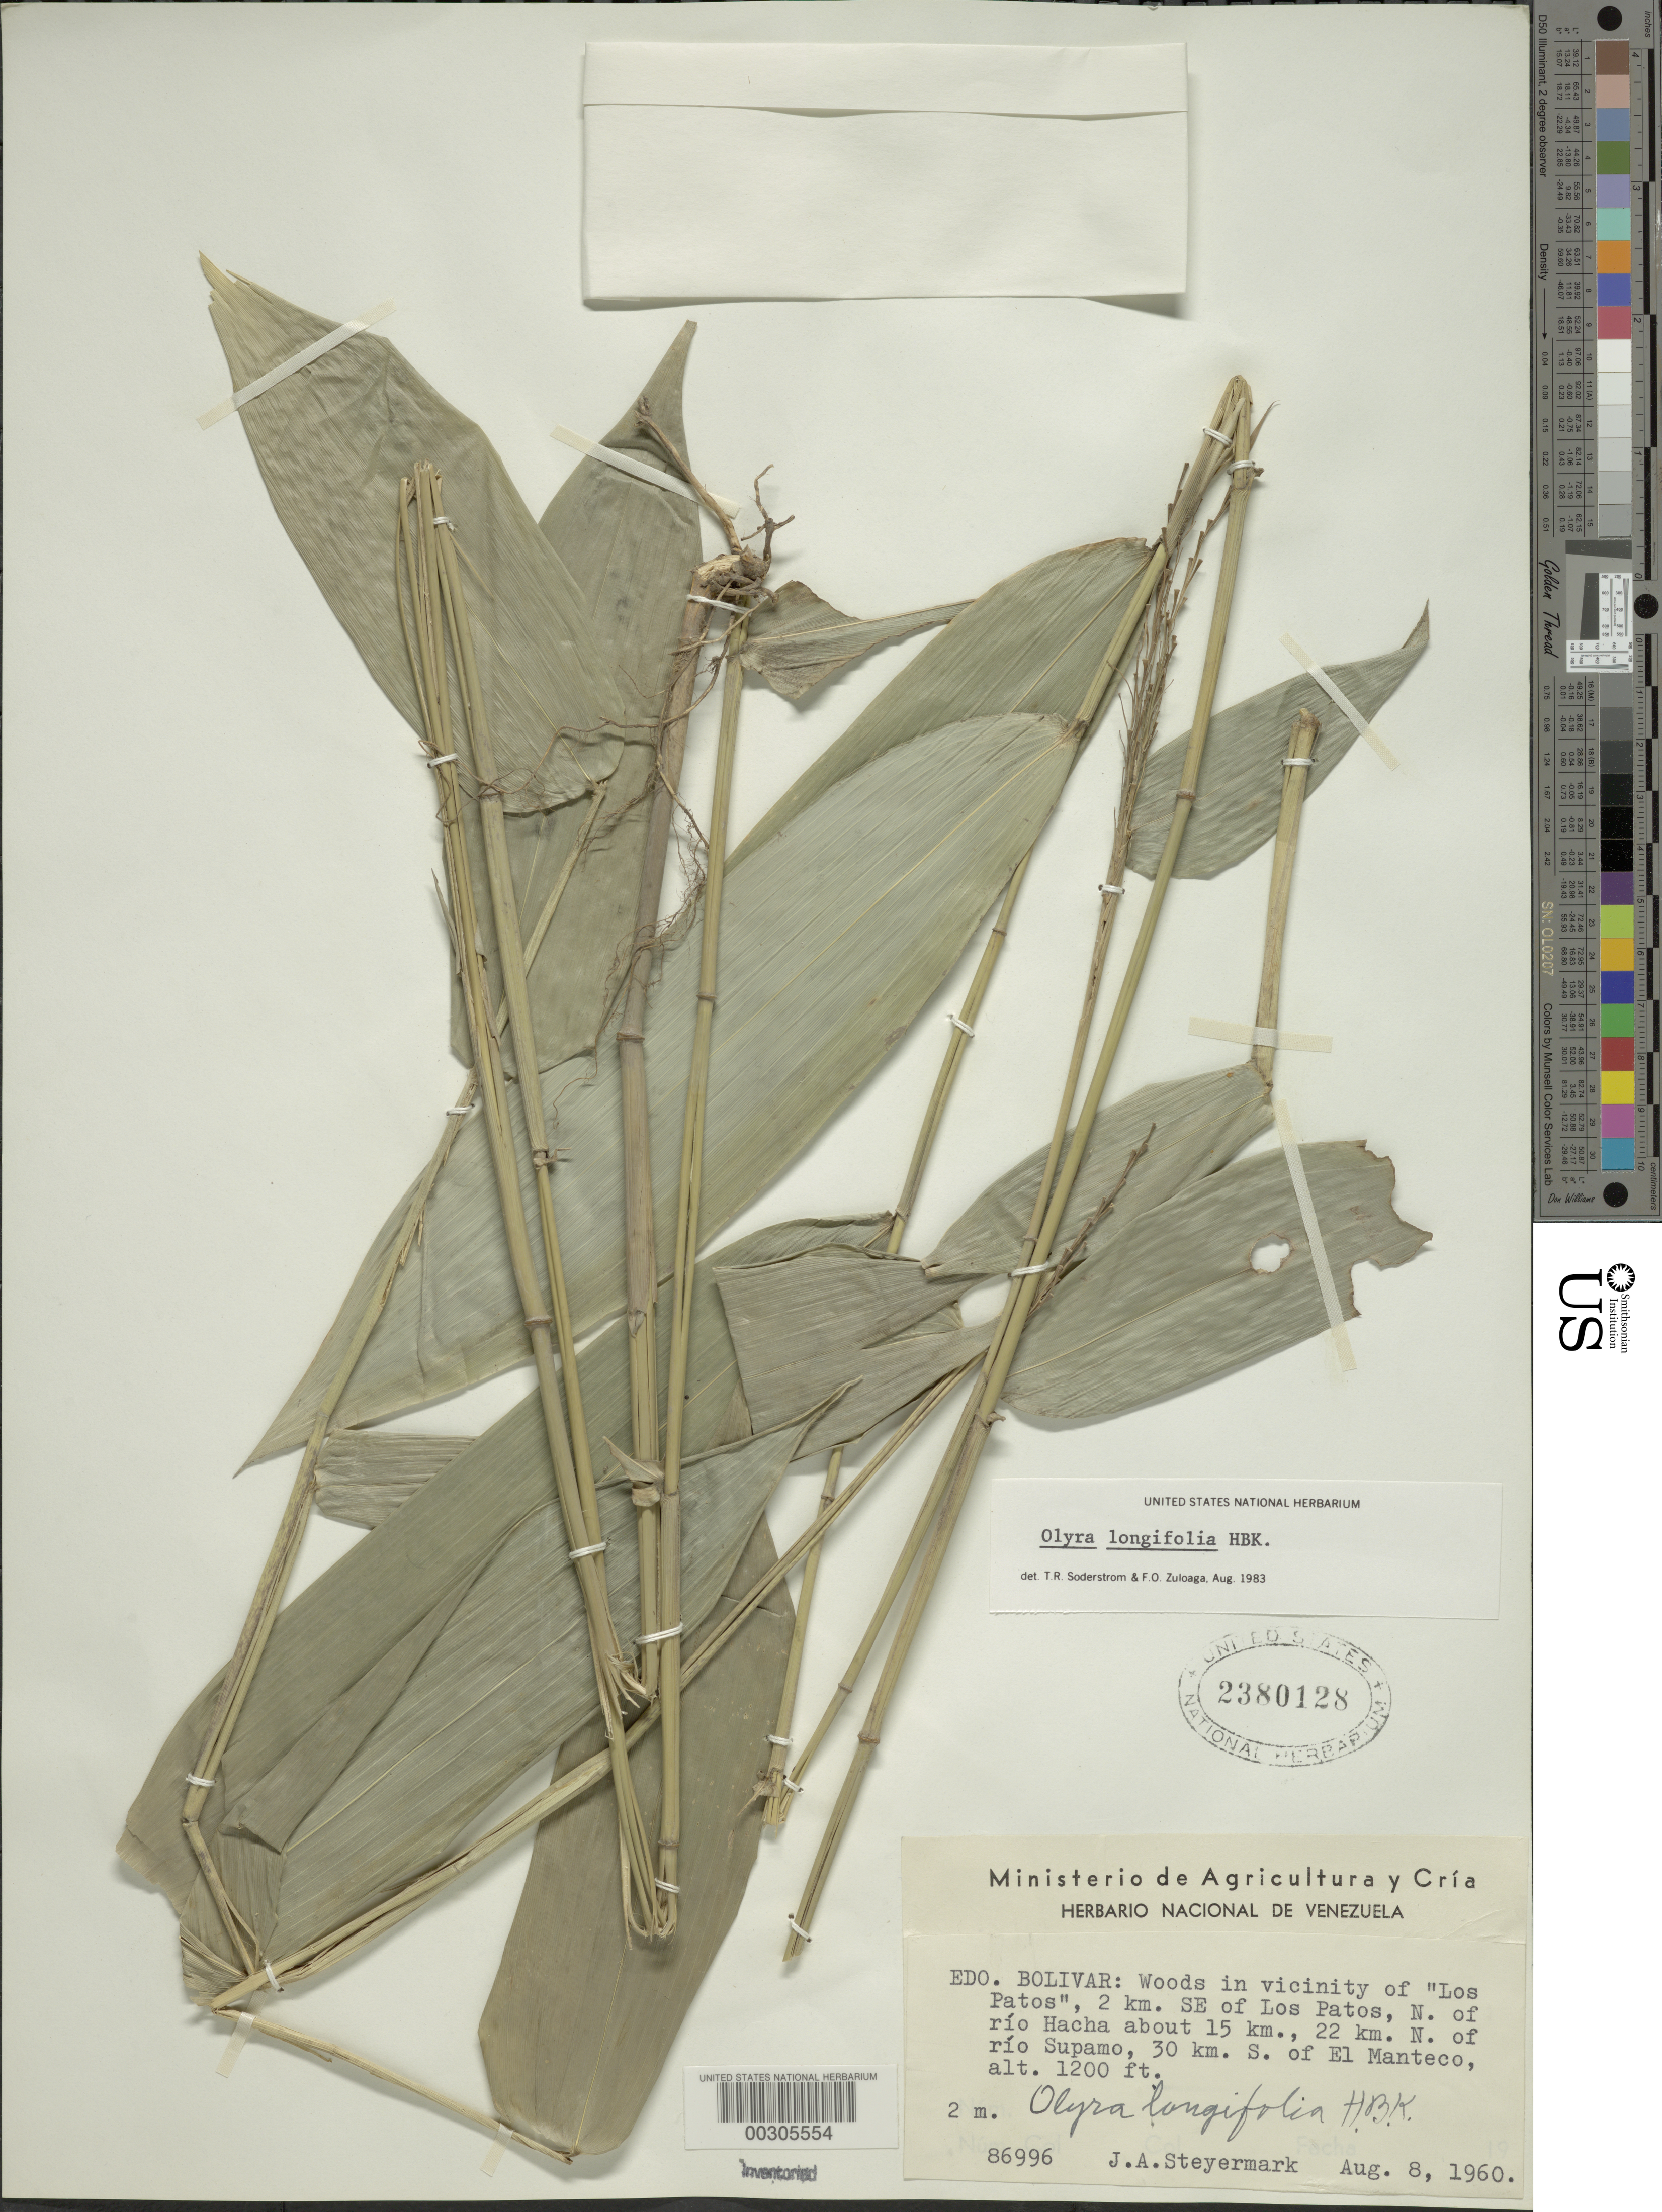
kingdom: Plantae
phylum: Tracheophyta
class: Liliopsida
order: Poales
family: Poaceae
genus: Olyra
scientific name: Olyra longifolia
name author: Kunth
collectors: J. Steyermark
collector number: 86996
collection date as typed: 08 Aug 1960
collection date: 1960-08-08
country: Venezuela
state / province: Bolivar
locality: "los patos"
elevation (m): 366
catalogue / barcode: US 2380128